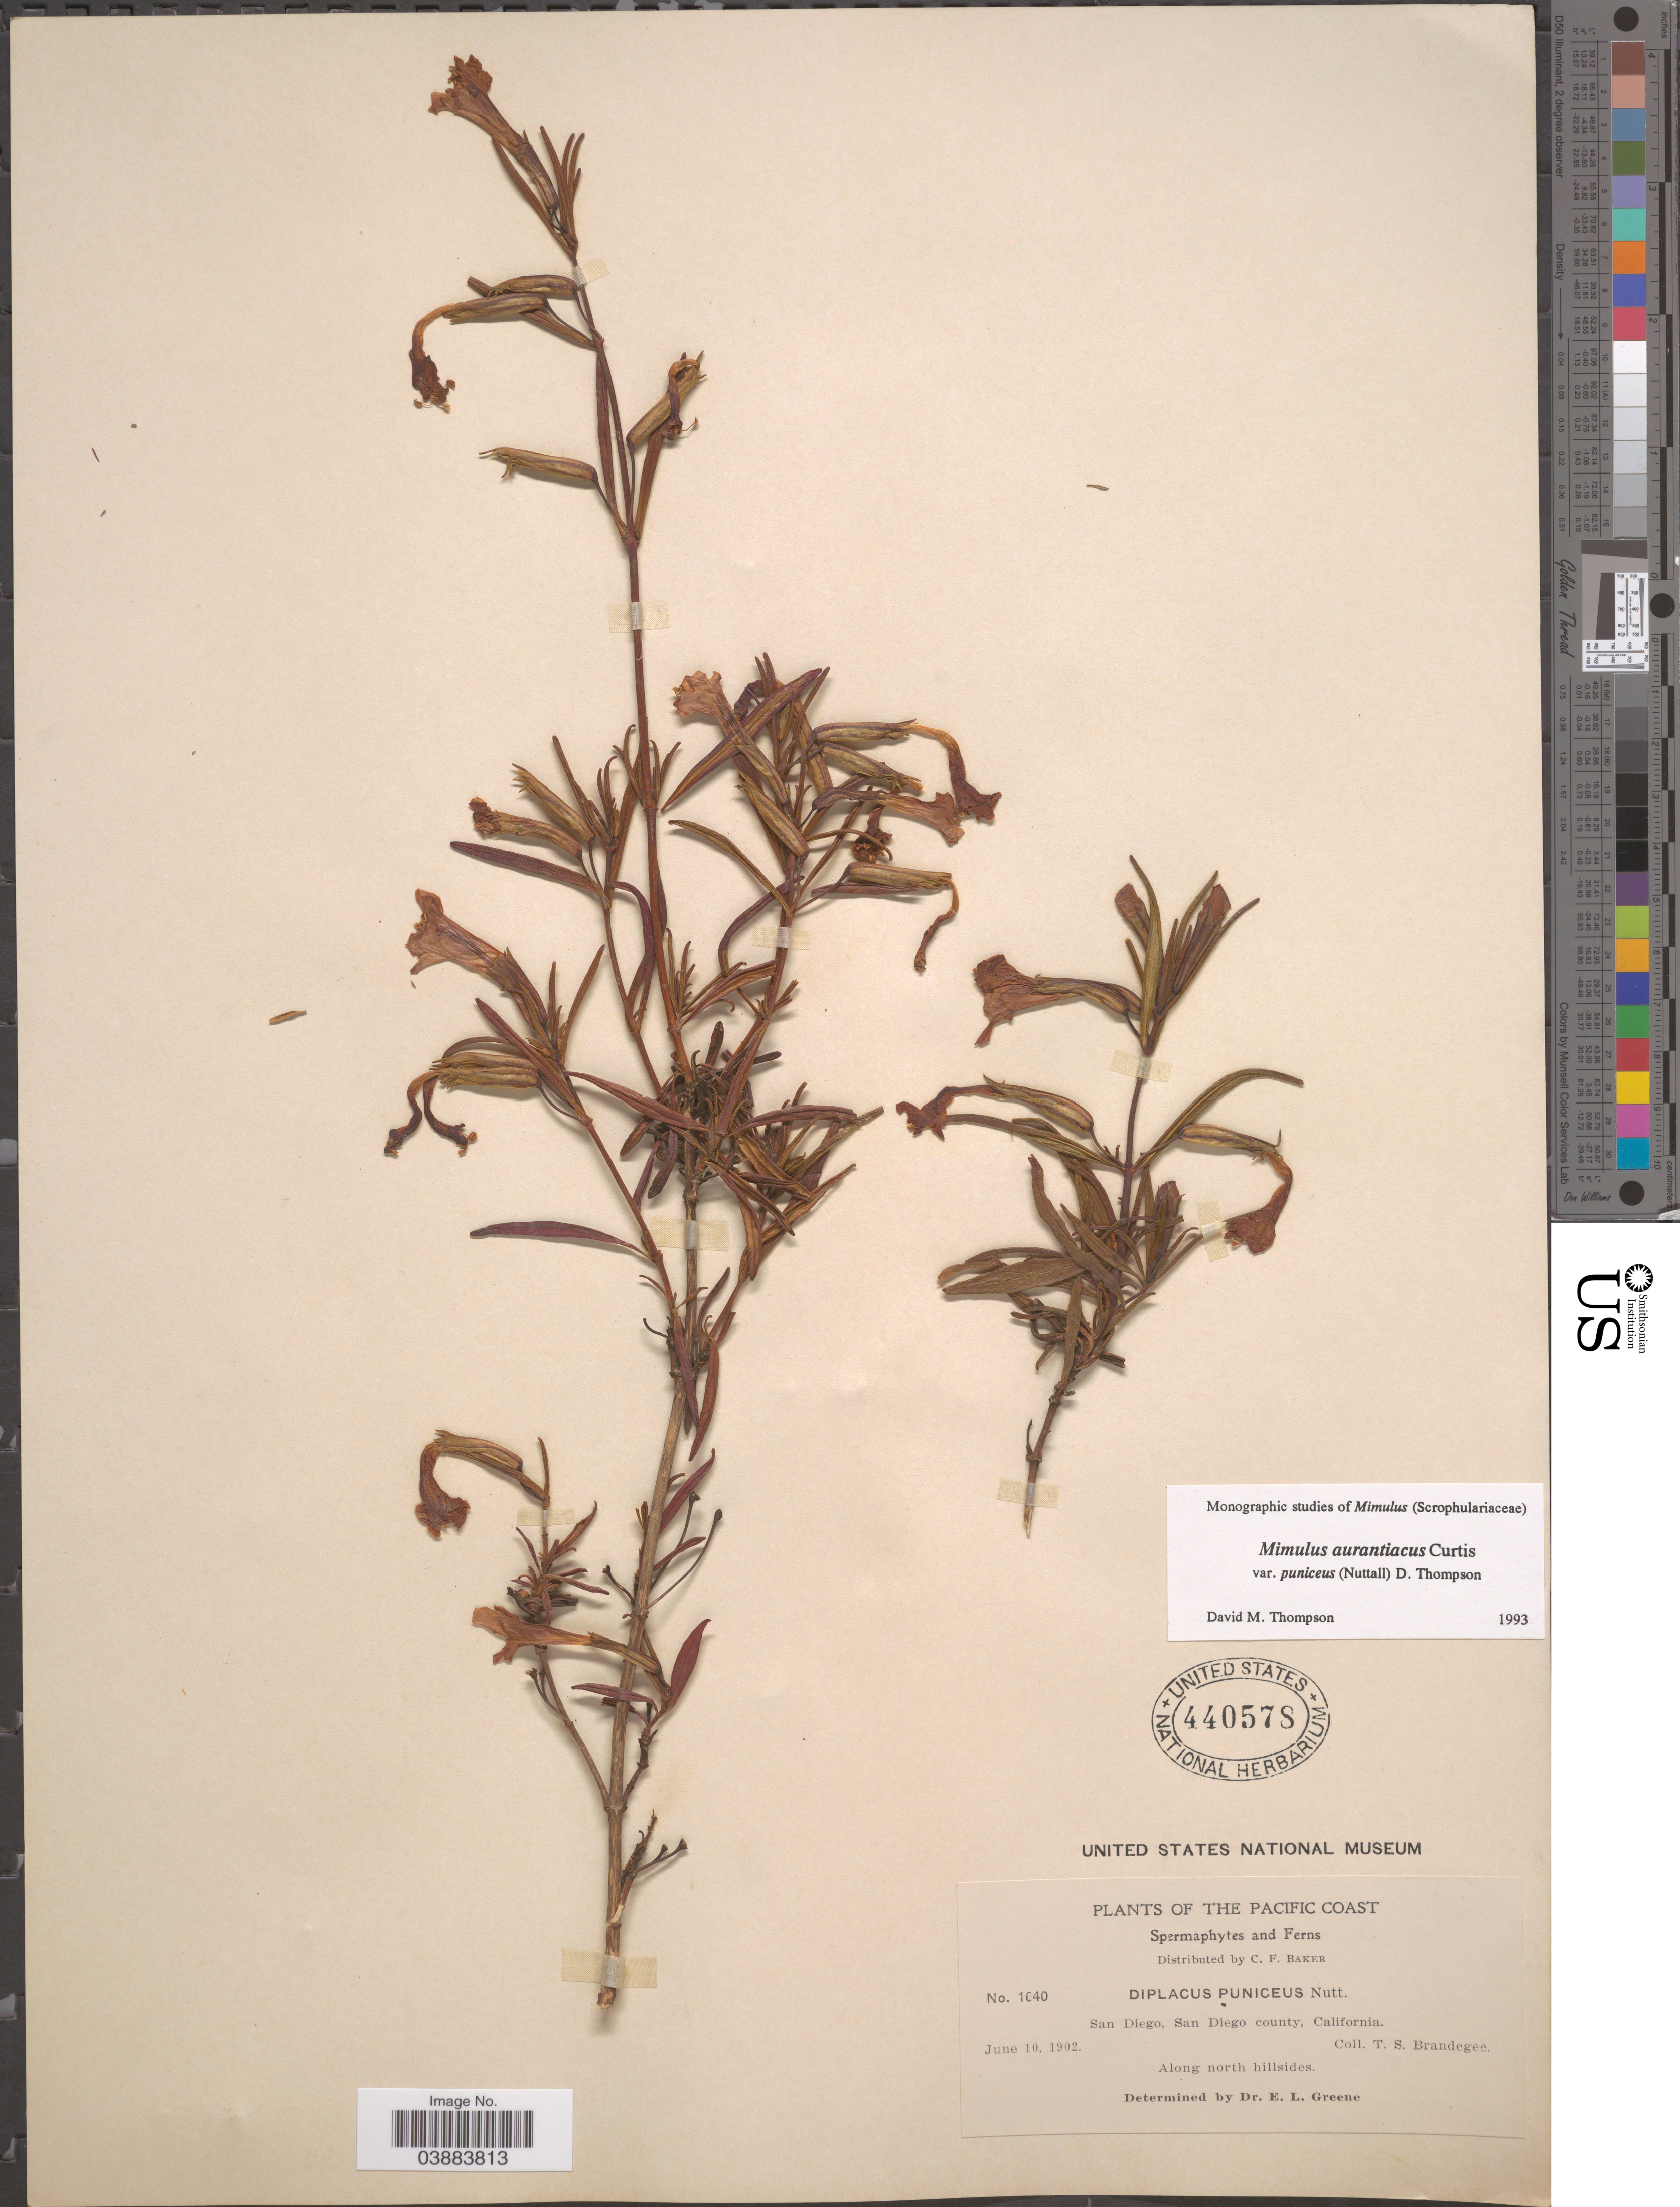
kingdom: Plantae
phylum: Tracheophyta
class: Magnoliopsida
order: Lamiales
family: Phrymaceae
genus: Diplacus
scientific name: Diplacus aurantiacus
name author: (Curtis) Jeps.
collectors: T. S. Brandegee (herbarium)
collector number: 1640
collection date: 1902-06-10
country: United States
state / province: California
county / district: San Diego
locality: Pacific Coast. San Diego, San Diego county.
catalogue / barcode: US 440578